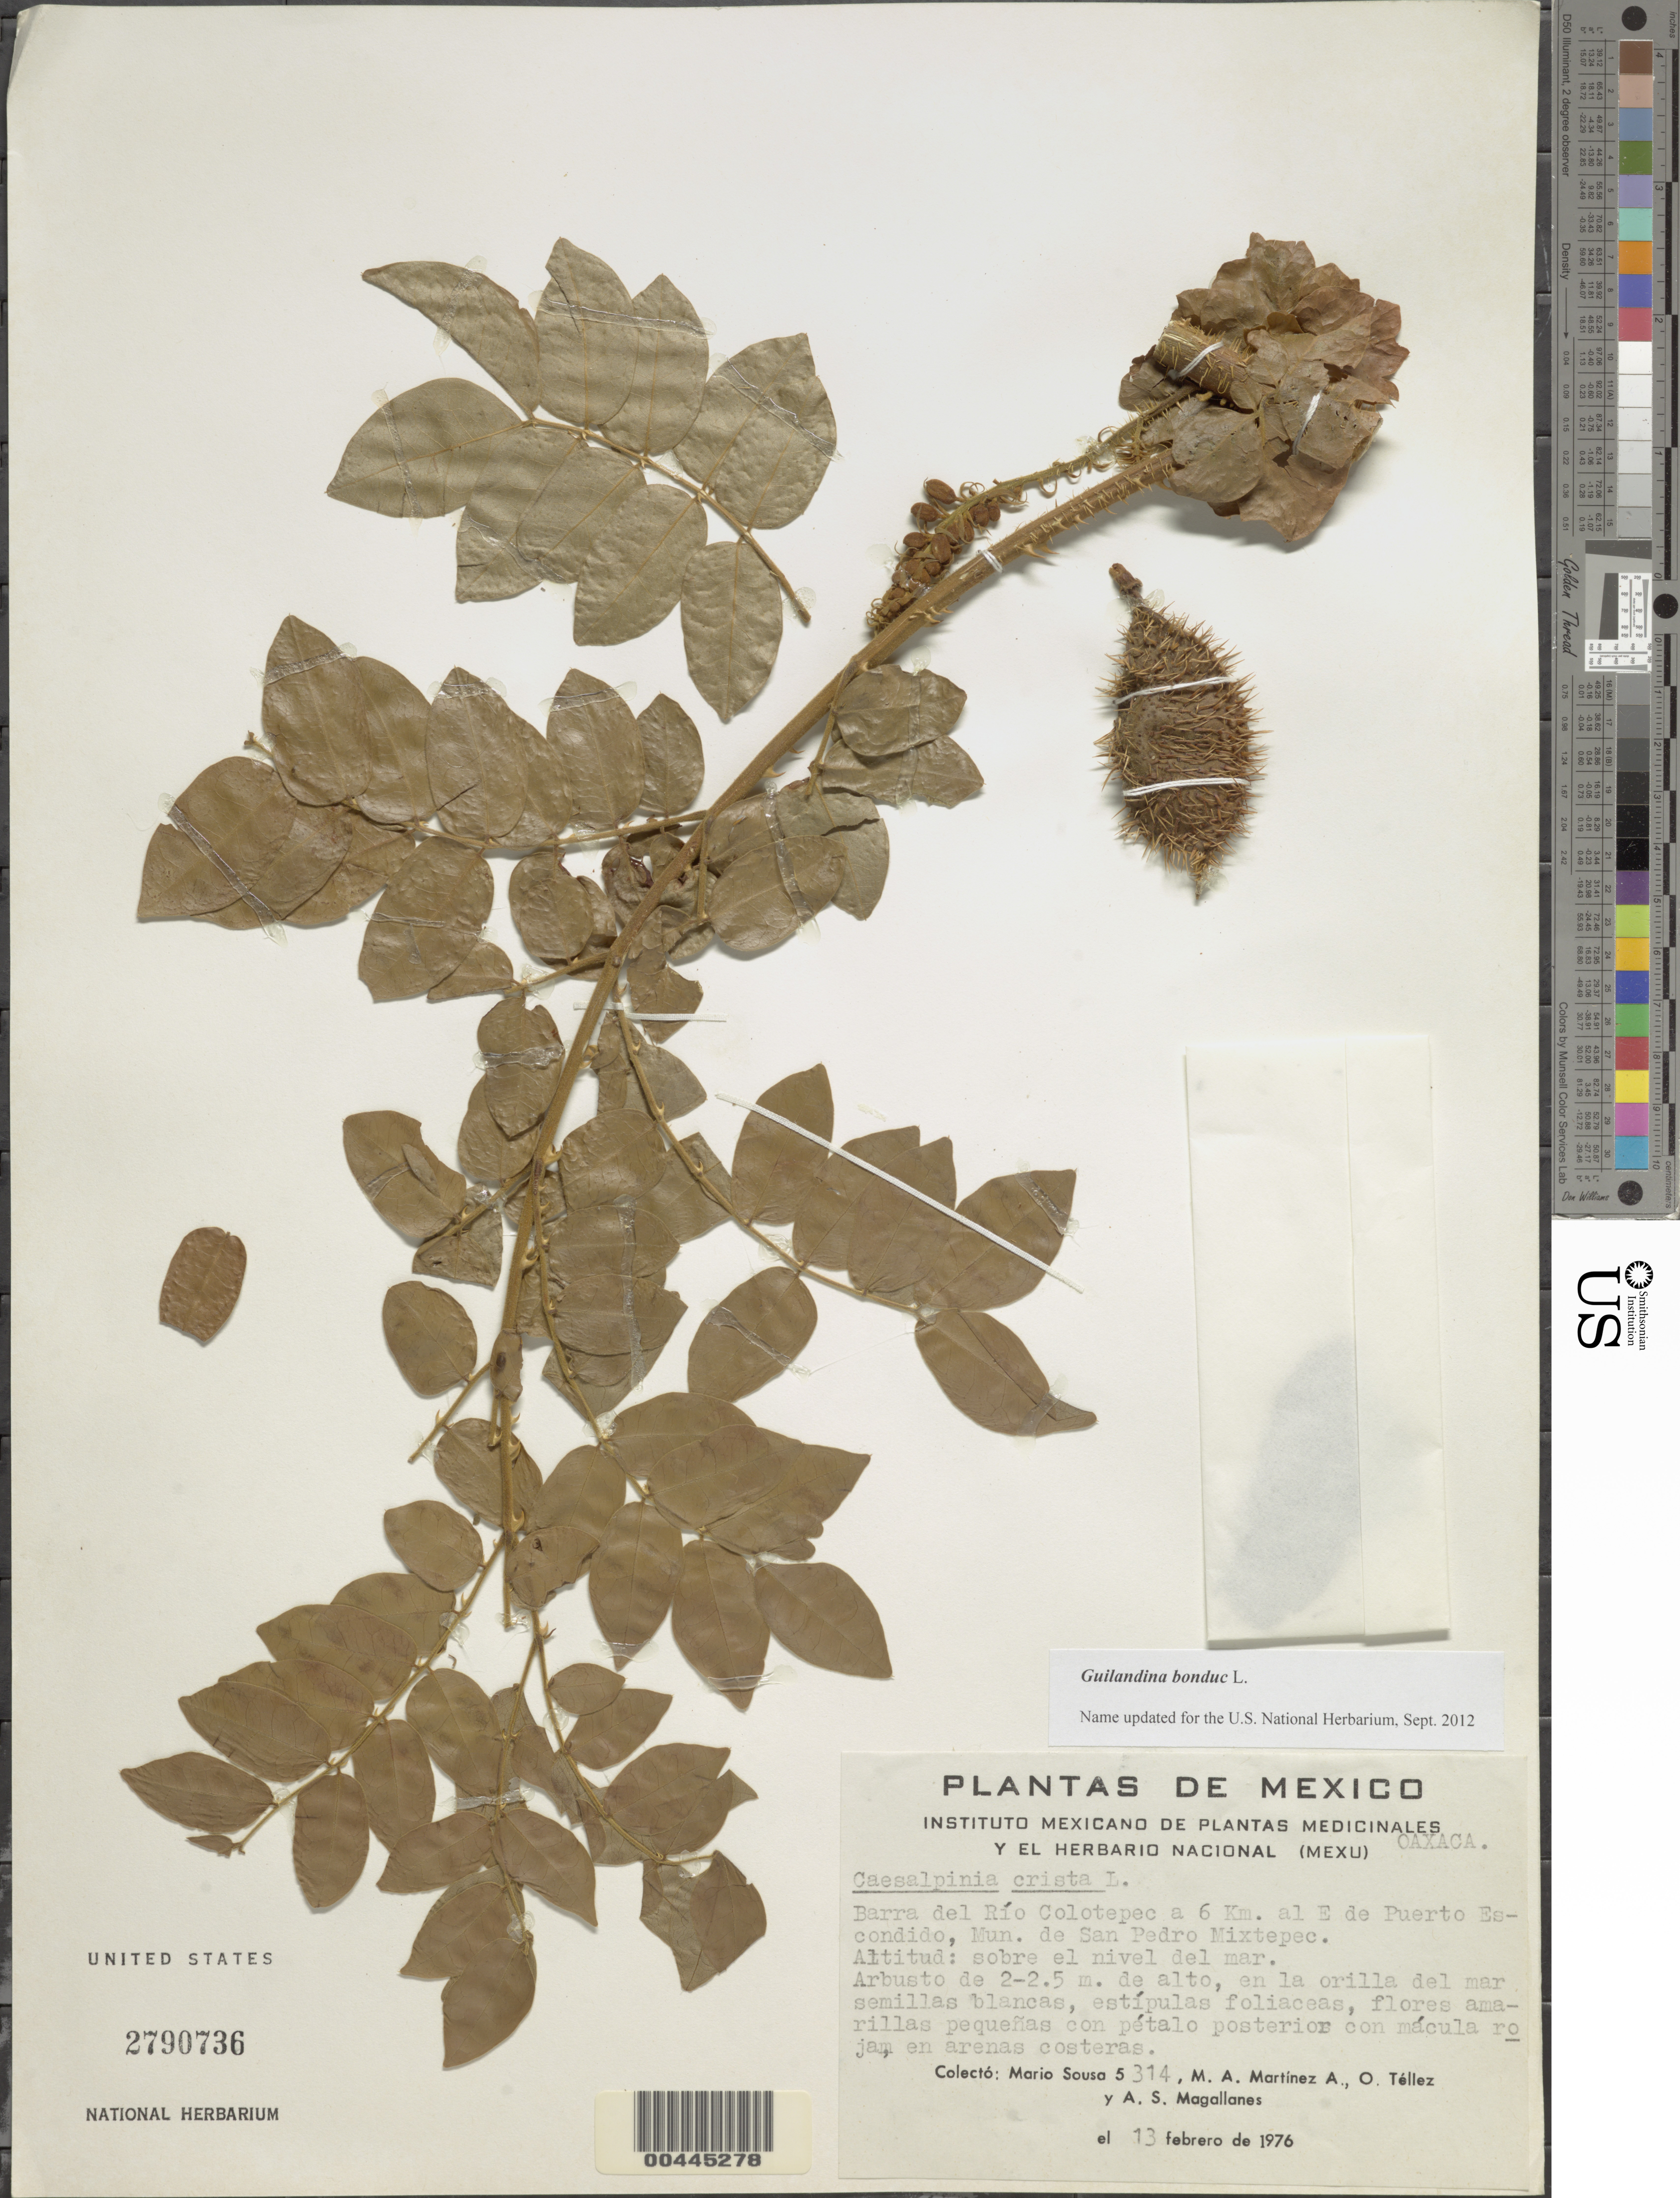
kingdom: Plantae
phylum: Tracheophyta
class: Magnoliopsida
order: Fabales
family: Fabaceae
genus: Guilandina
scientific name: Guilandina bonduc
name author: L.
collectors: M. Sousa S., M. A. Martínez Alfaro, O. Téllez V. & A. Magallanes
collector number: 5314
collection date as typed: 13 Feb 1976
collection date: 1976-02-13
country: Mexico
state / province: Oaxaca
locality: San Pedro mixtepec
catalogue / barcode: US 2790736